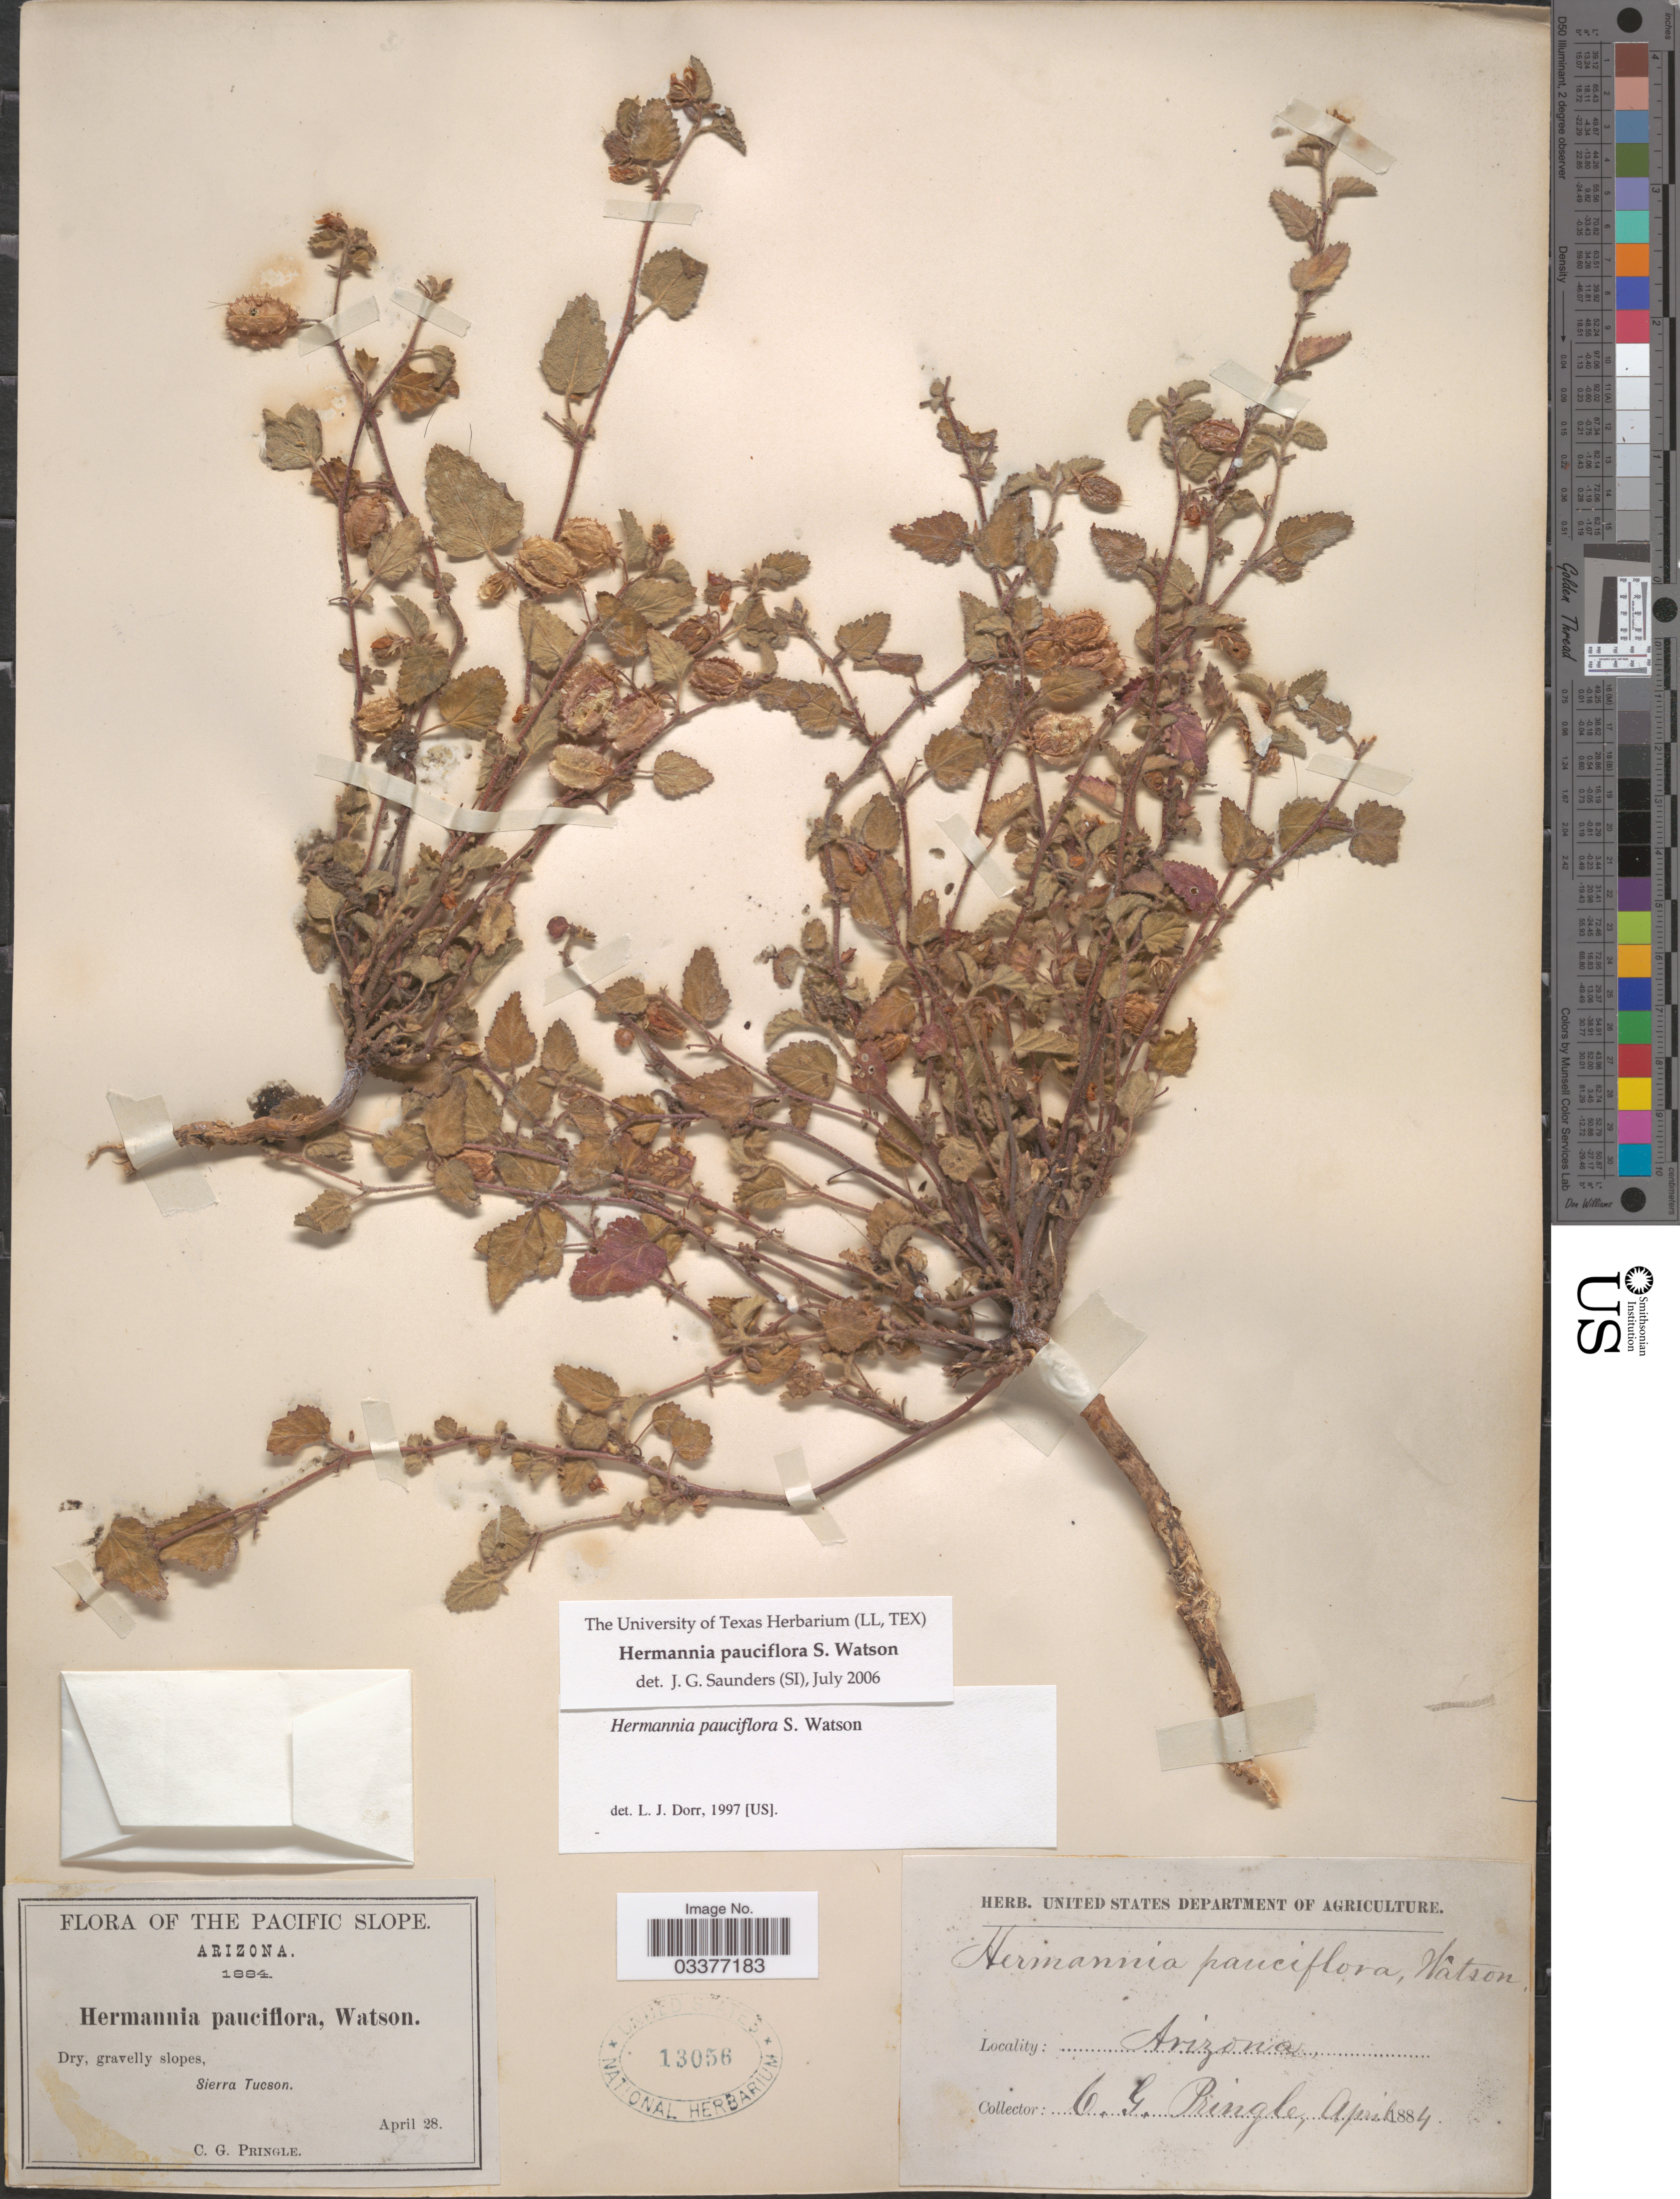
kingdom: Plantae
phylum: Tracheophyta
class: Magnoliopsida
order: Malvales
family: Malvaceae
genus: Hermannia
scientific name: Hermannia pauciflora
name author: S. Watson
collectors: C. G. Pringle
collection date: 1884-04-28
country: United States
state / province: Arizona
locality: The Pacific Slope. Sierra Tucson.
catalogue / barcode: US 13056